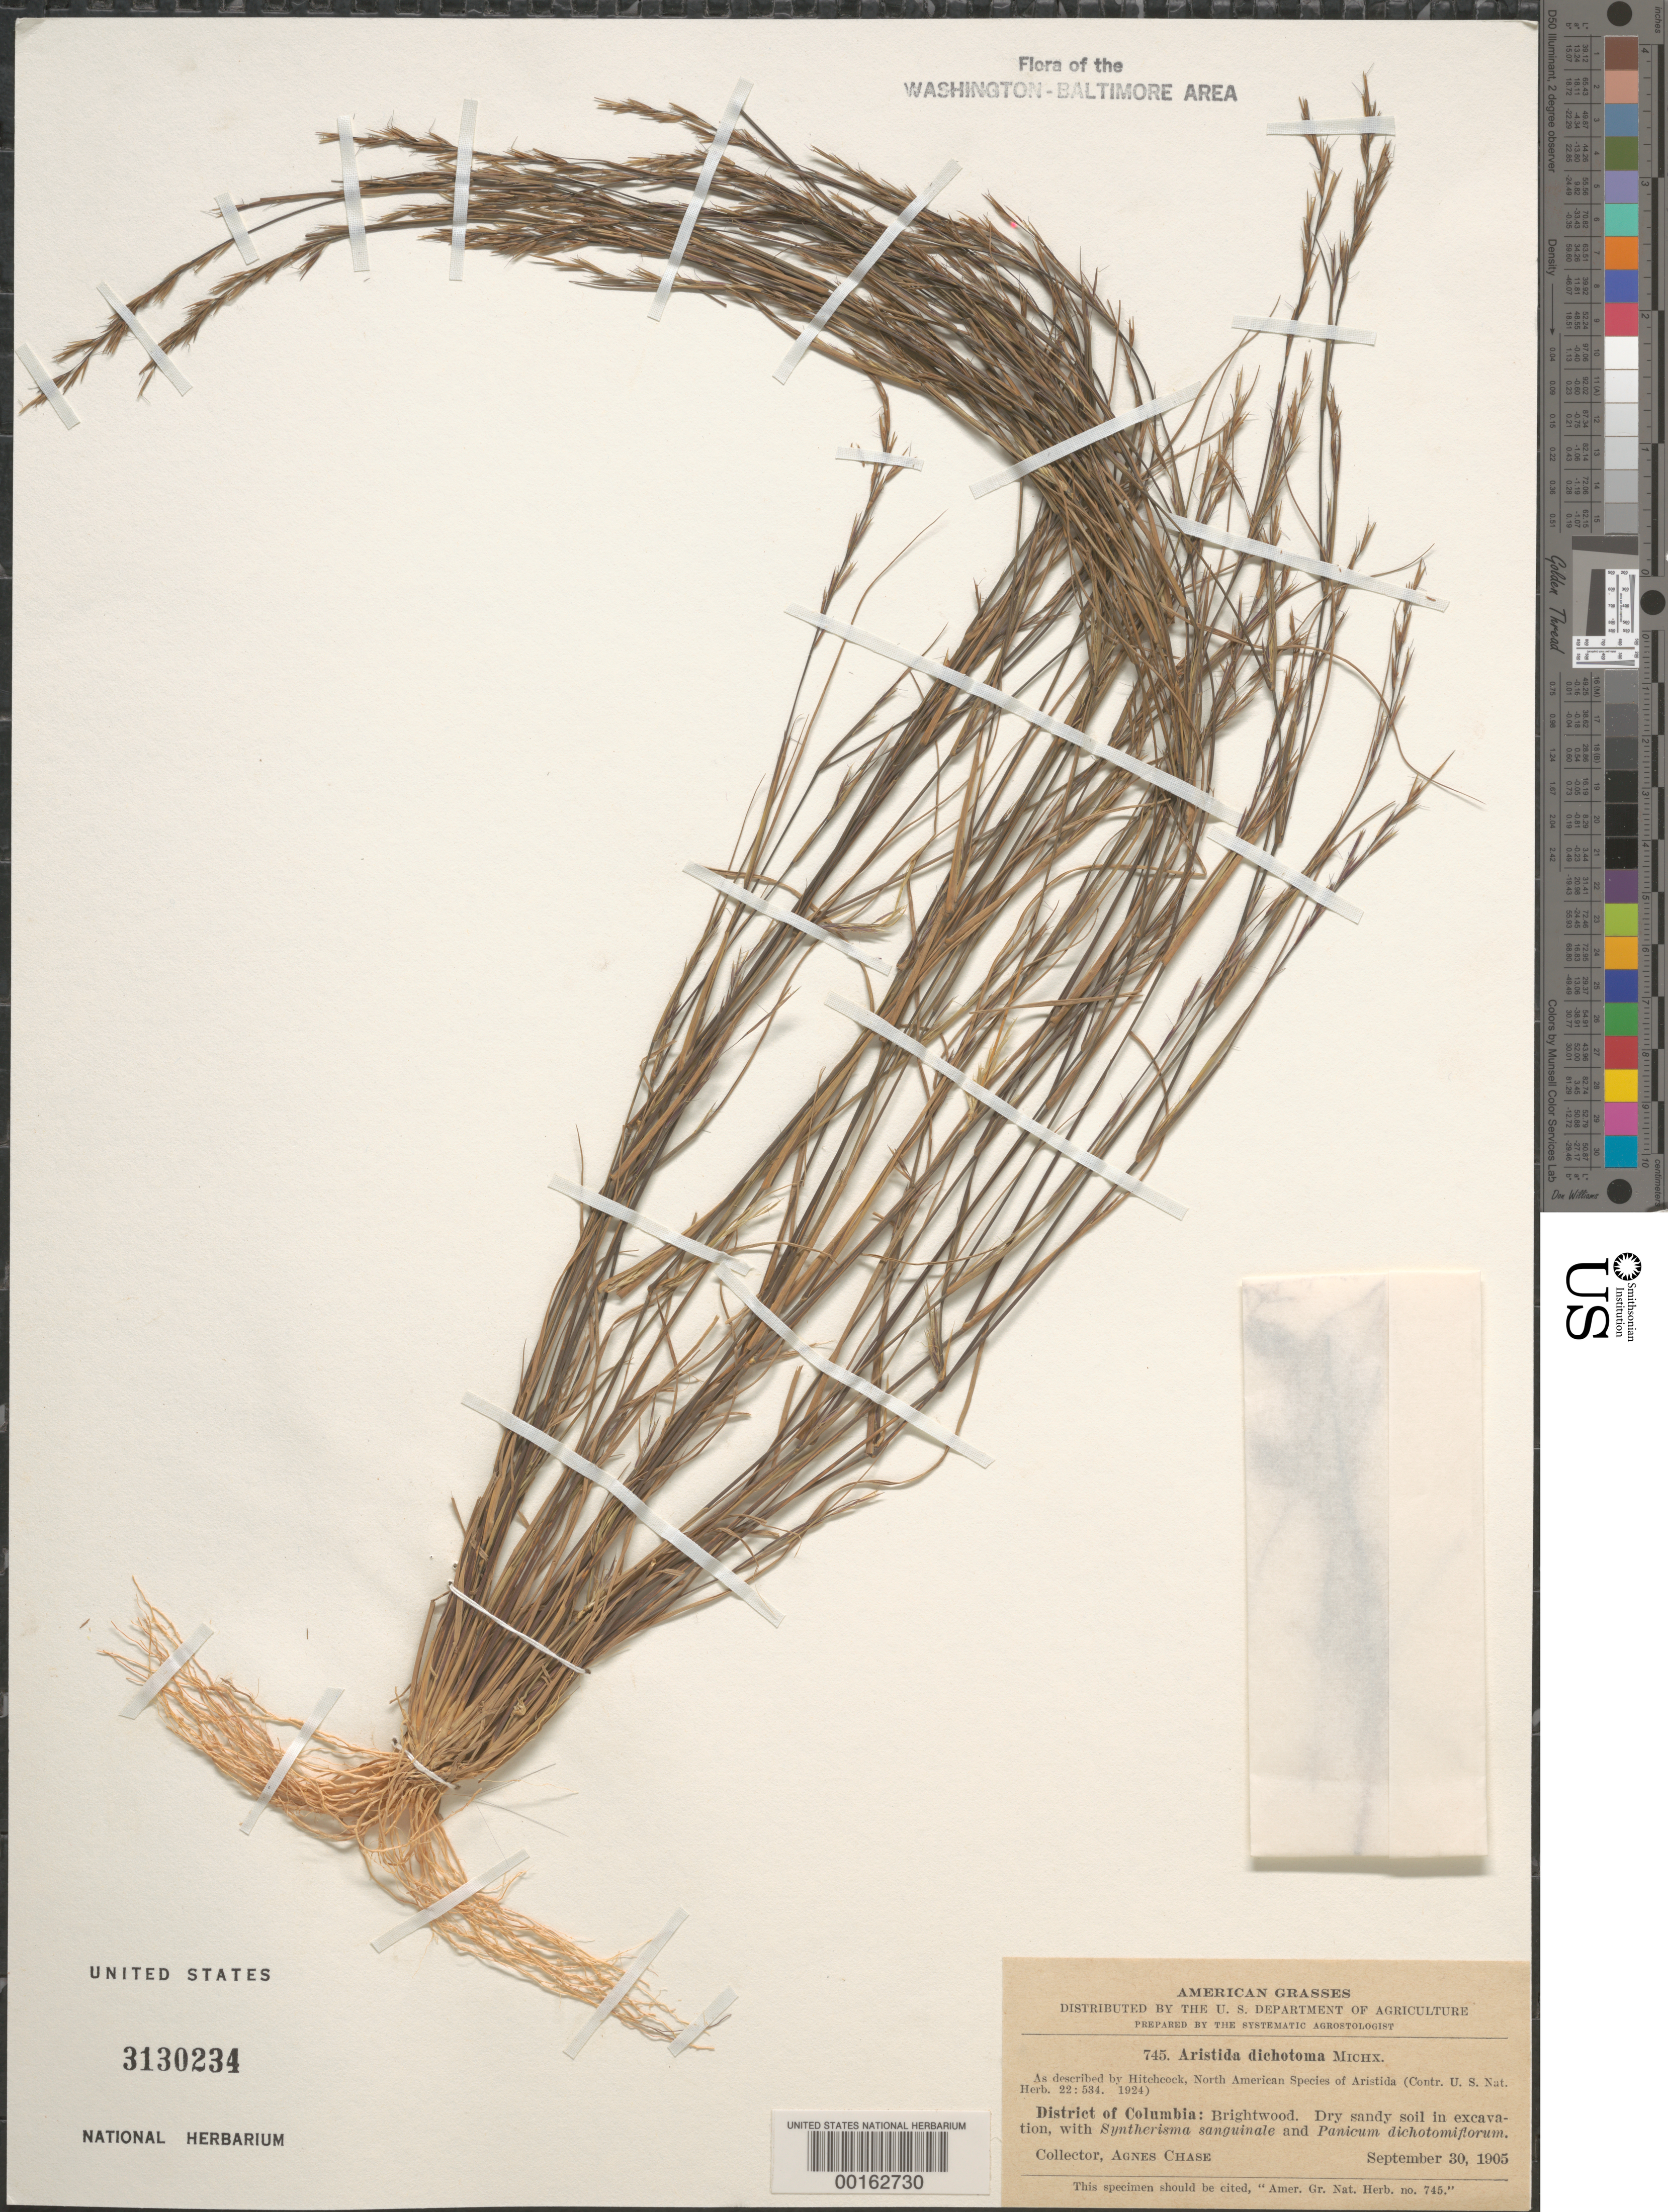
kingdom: Plantae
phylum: Tracheophyta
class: Liliopsida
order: Poales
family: Poaceae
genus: Aristida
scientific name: Aristida dichotoma var. dichotoma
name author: Michx.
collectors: A. Chase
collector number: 745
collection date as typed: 30 Sep 1905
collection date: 1905-09-30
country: United States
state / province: District of Columbia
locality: Brightwood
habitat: Dry sandy soil in excavation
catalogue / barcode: US 3130234